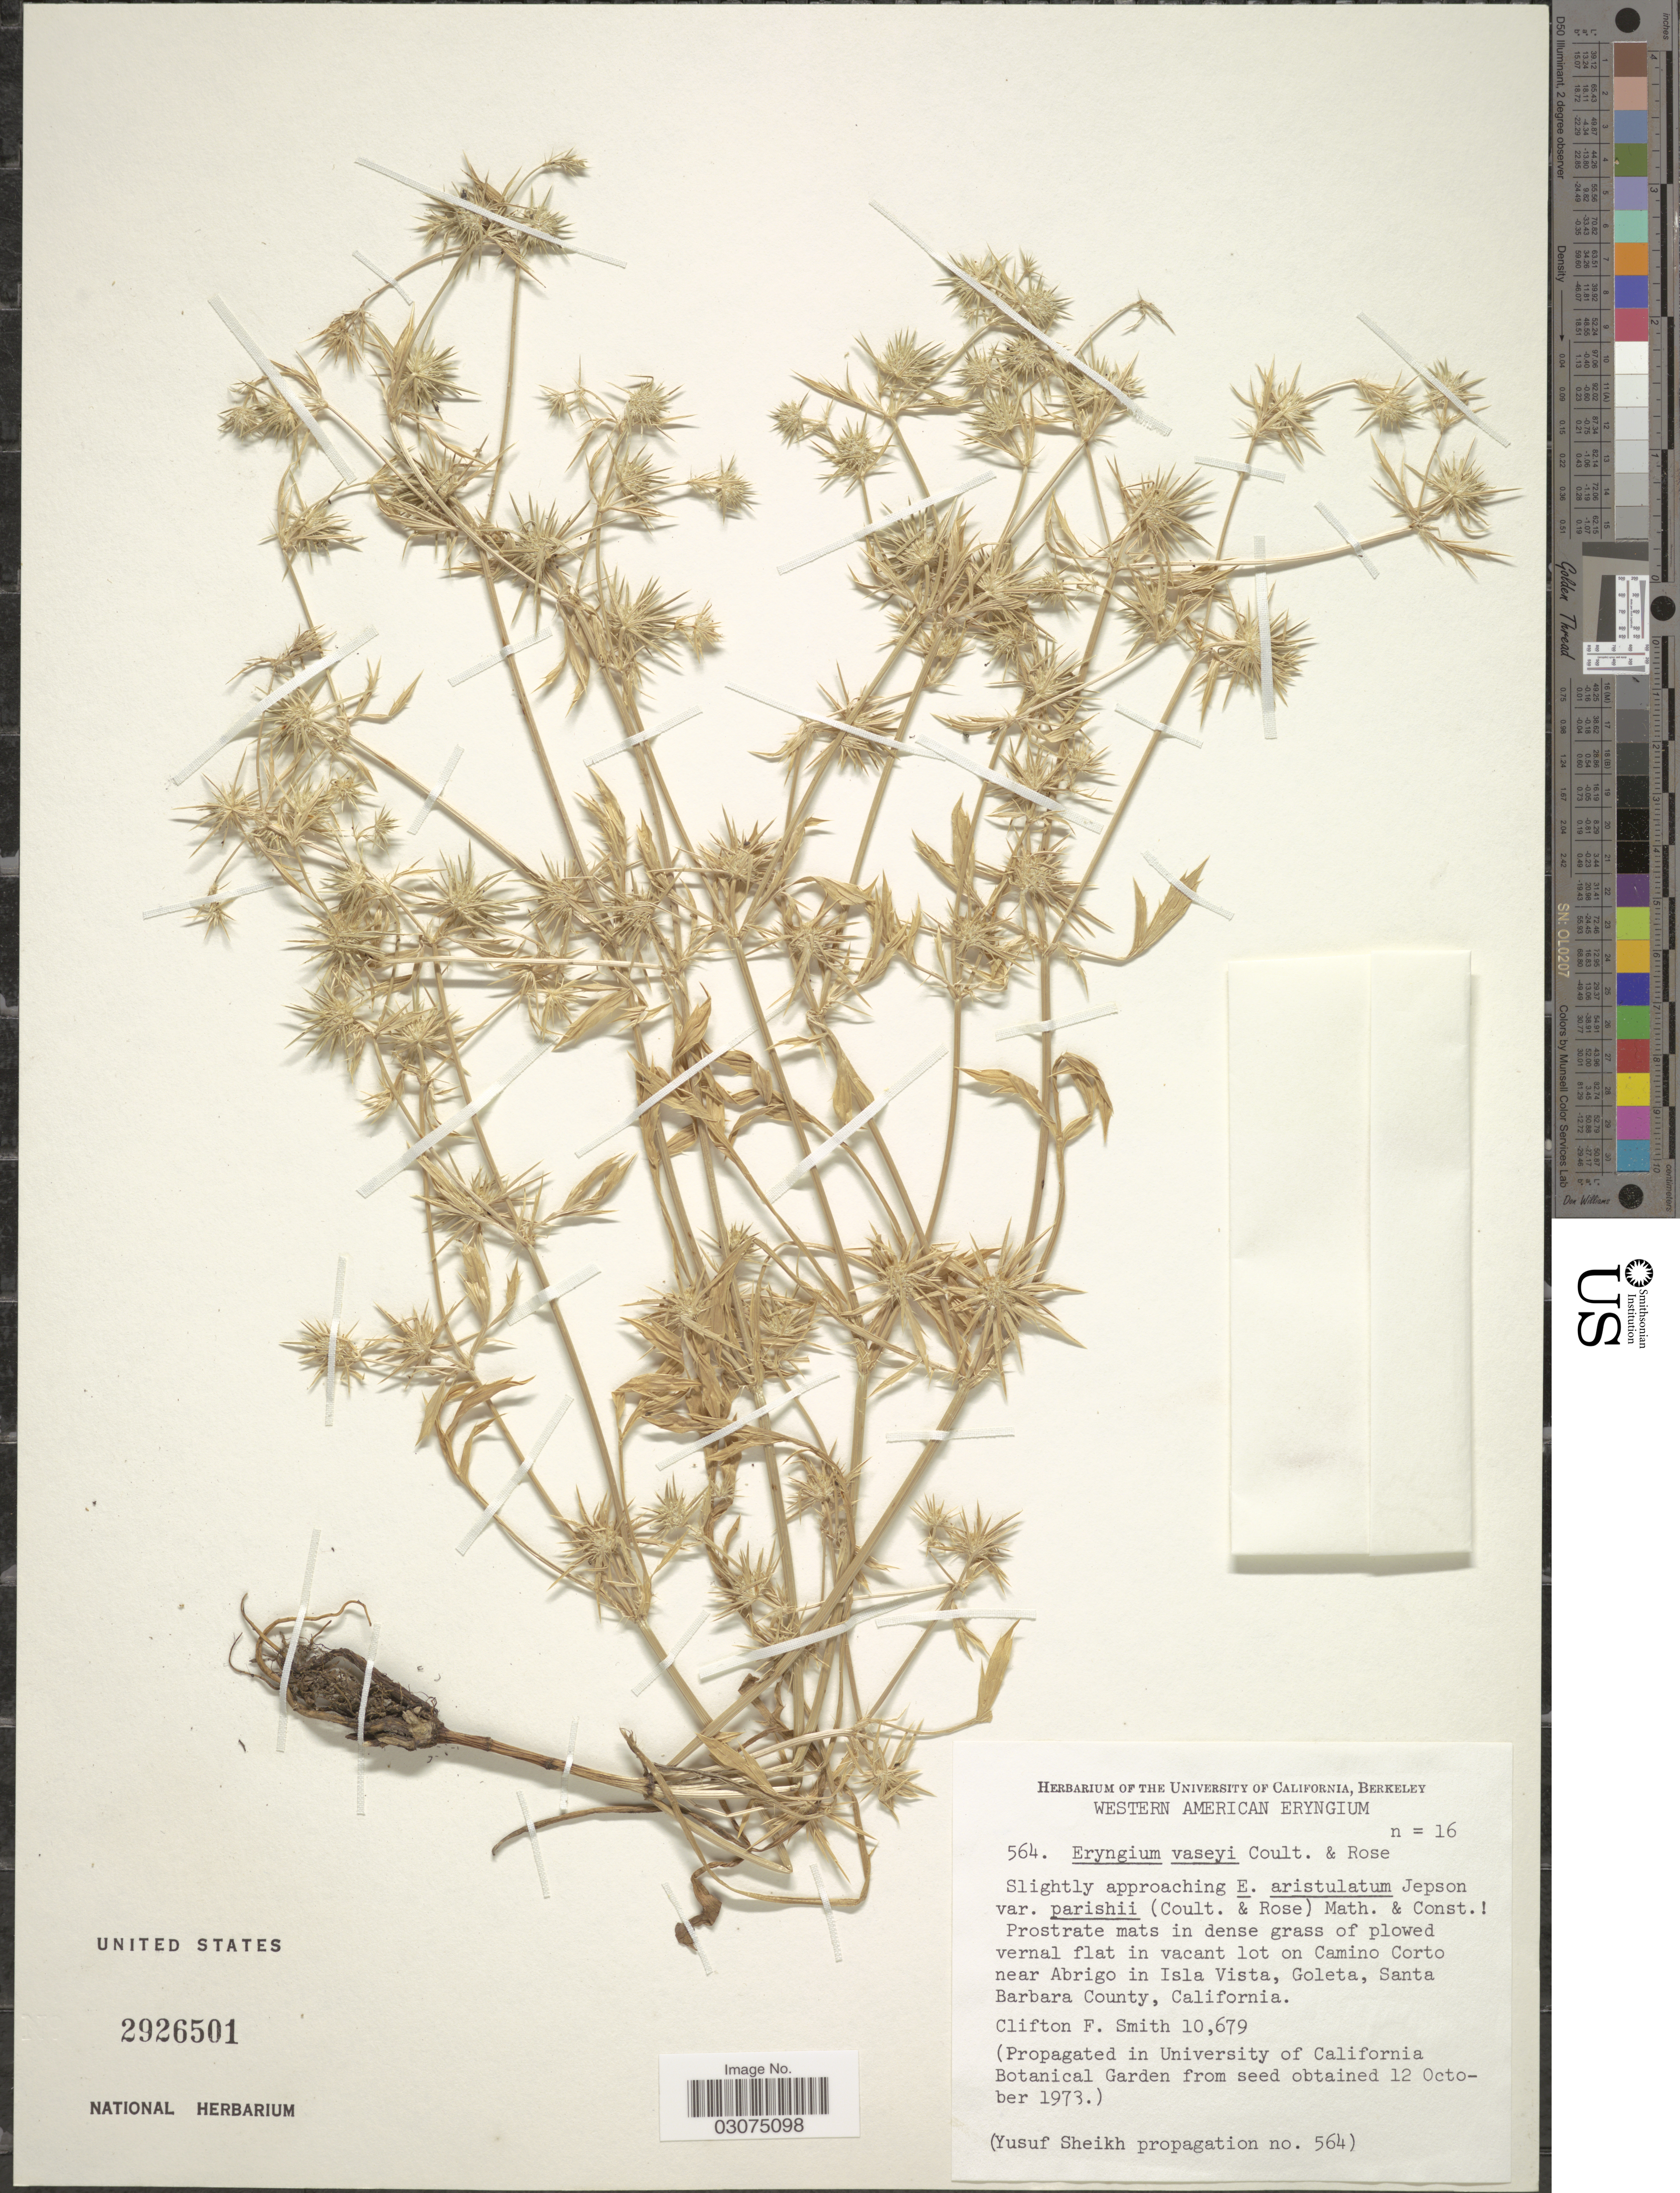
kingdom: Plantae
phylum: Tracheophyta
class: Magnoliopsida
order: Apiales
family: Apiaceae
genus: Eryngium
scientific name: Eryngium vaseyi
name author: J.M. Coult. & Rose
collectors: Y. Sheikh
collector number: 564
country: United States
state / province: California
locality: University of California Botanical Garden.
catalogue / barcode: US 2926501